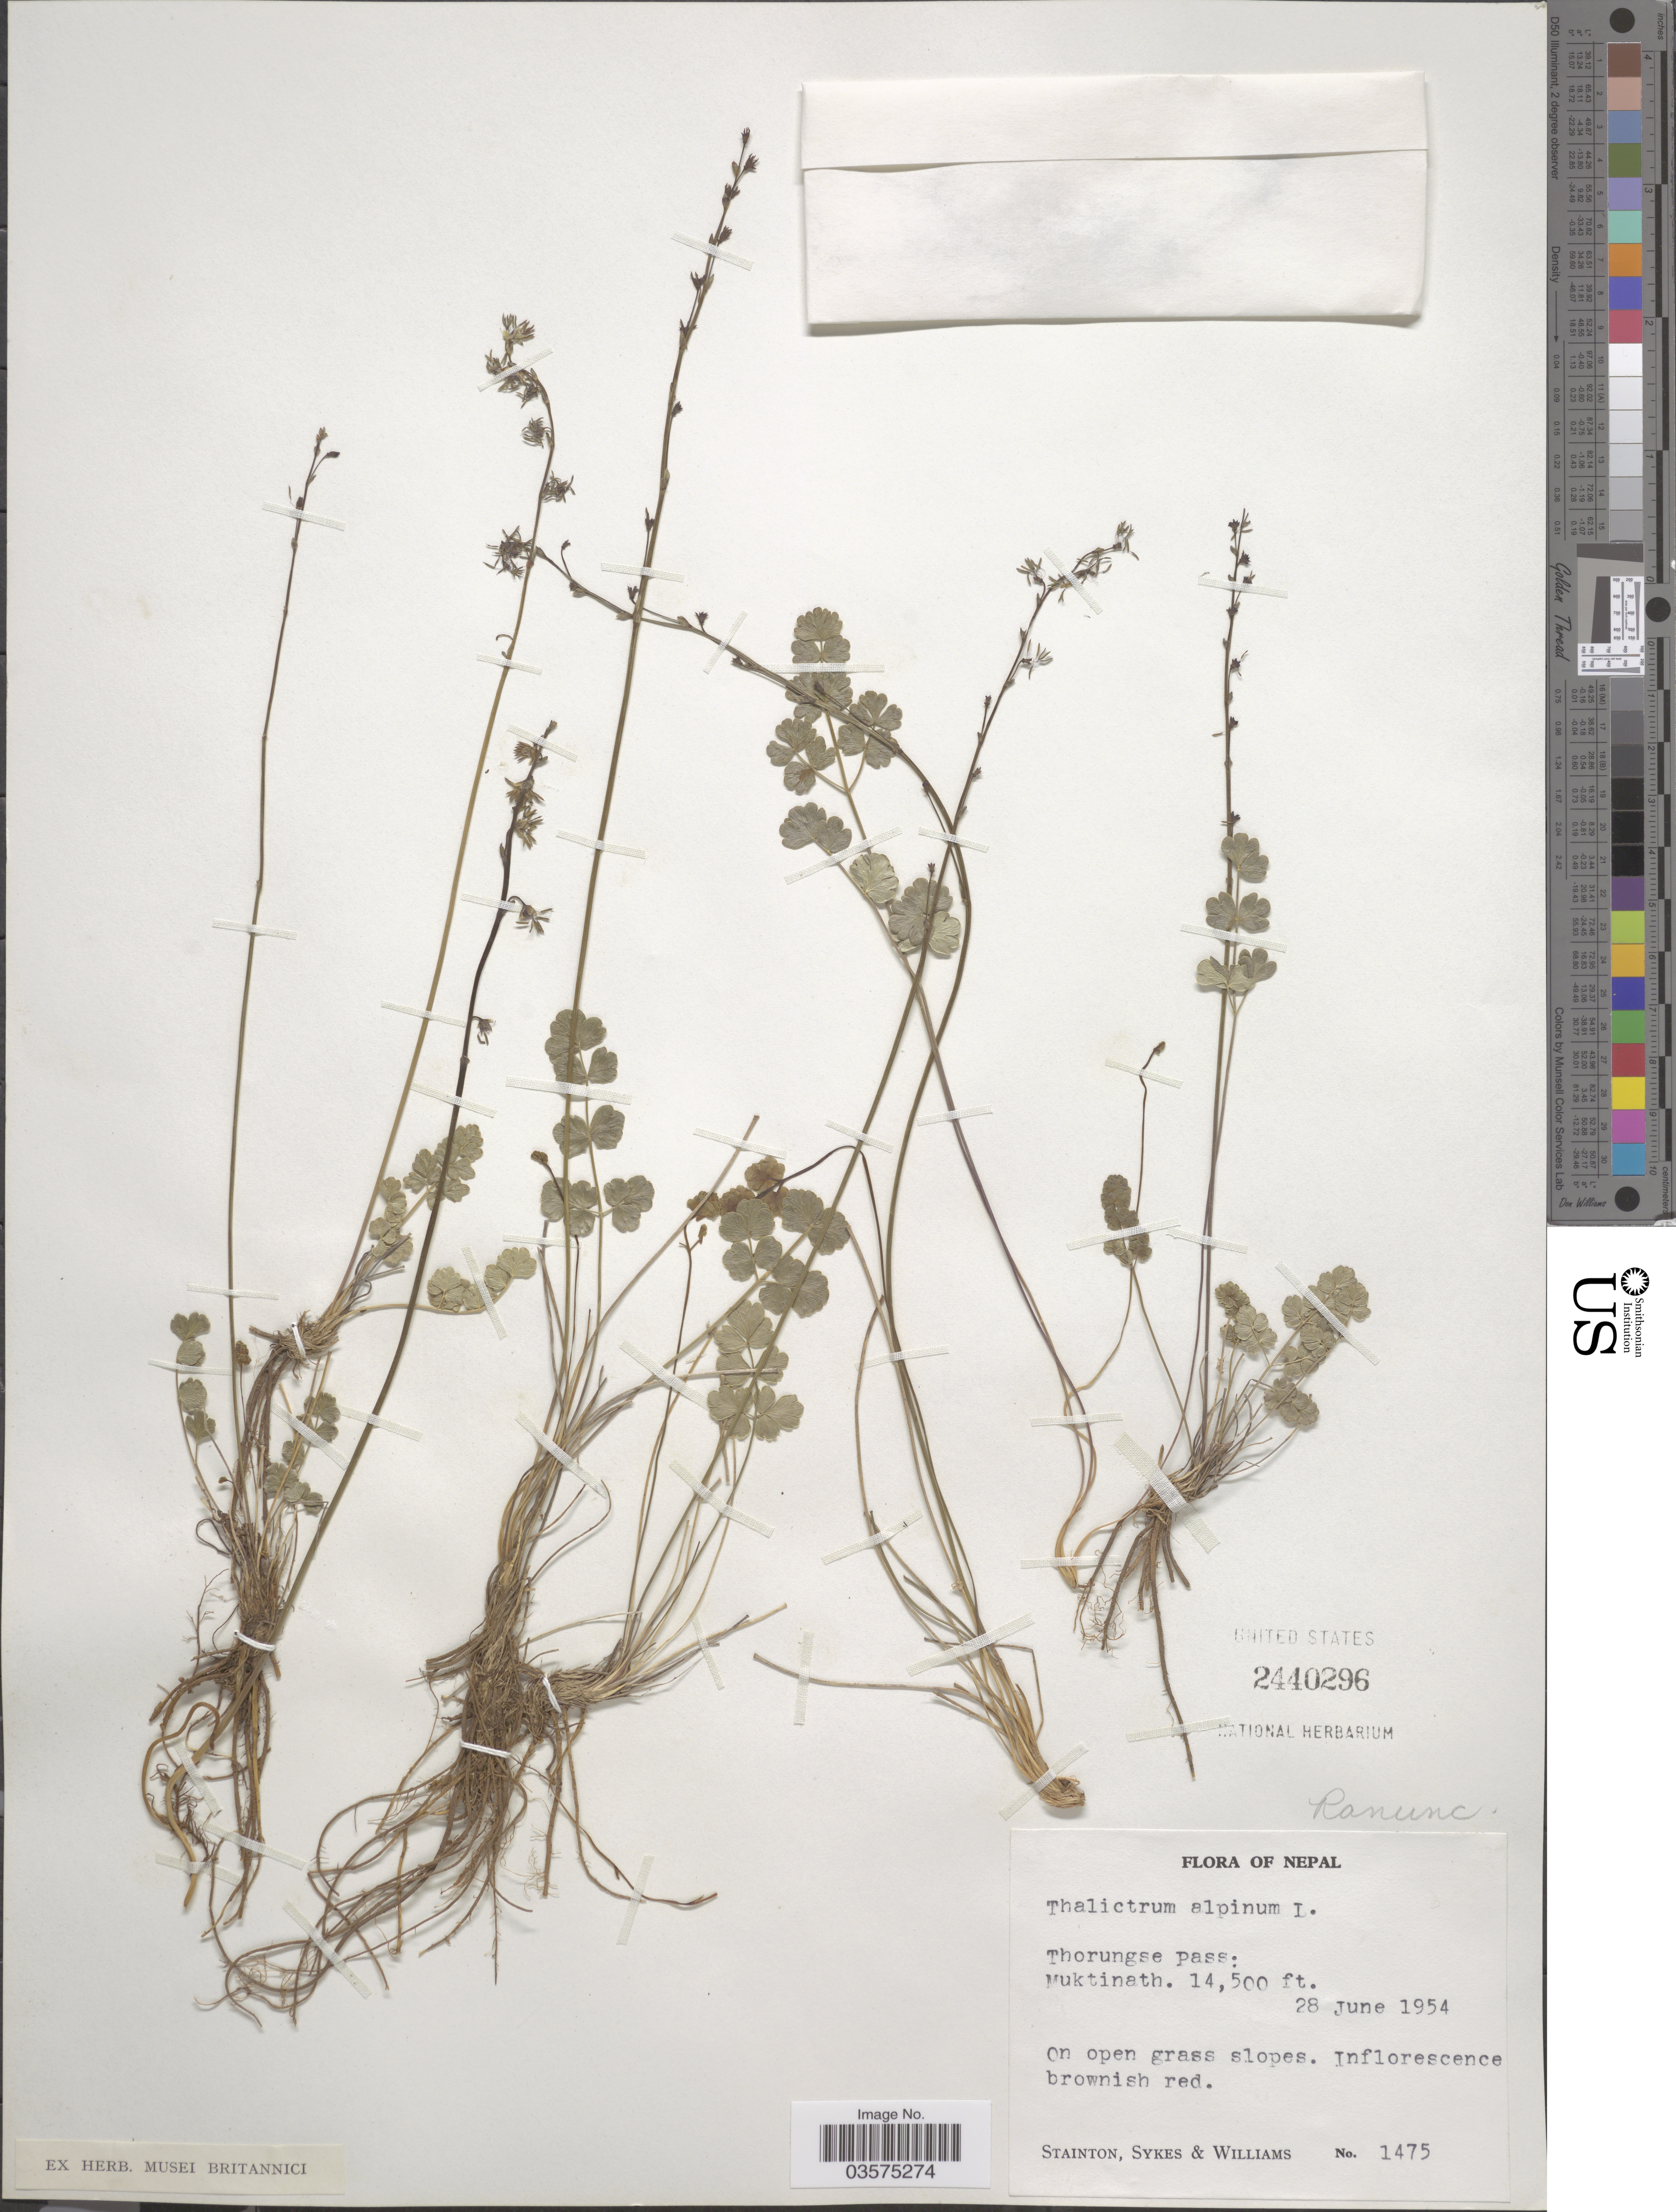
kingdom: Plantae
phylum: Tracheophyta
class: Magnoliopsida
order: Ranunculales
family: Ranunculaceae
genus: Thalictrum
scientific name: Thalictrum alpinum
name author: L.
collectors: -. Stainton, Sykes, -- & -- Williams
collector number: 1475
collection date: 1954-06-28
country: Nepal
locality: Thorungse pass; Muktinath.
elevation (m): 4420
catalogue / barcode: US 2440296